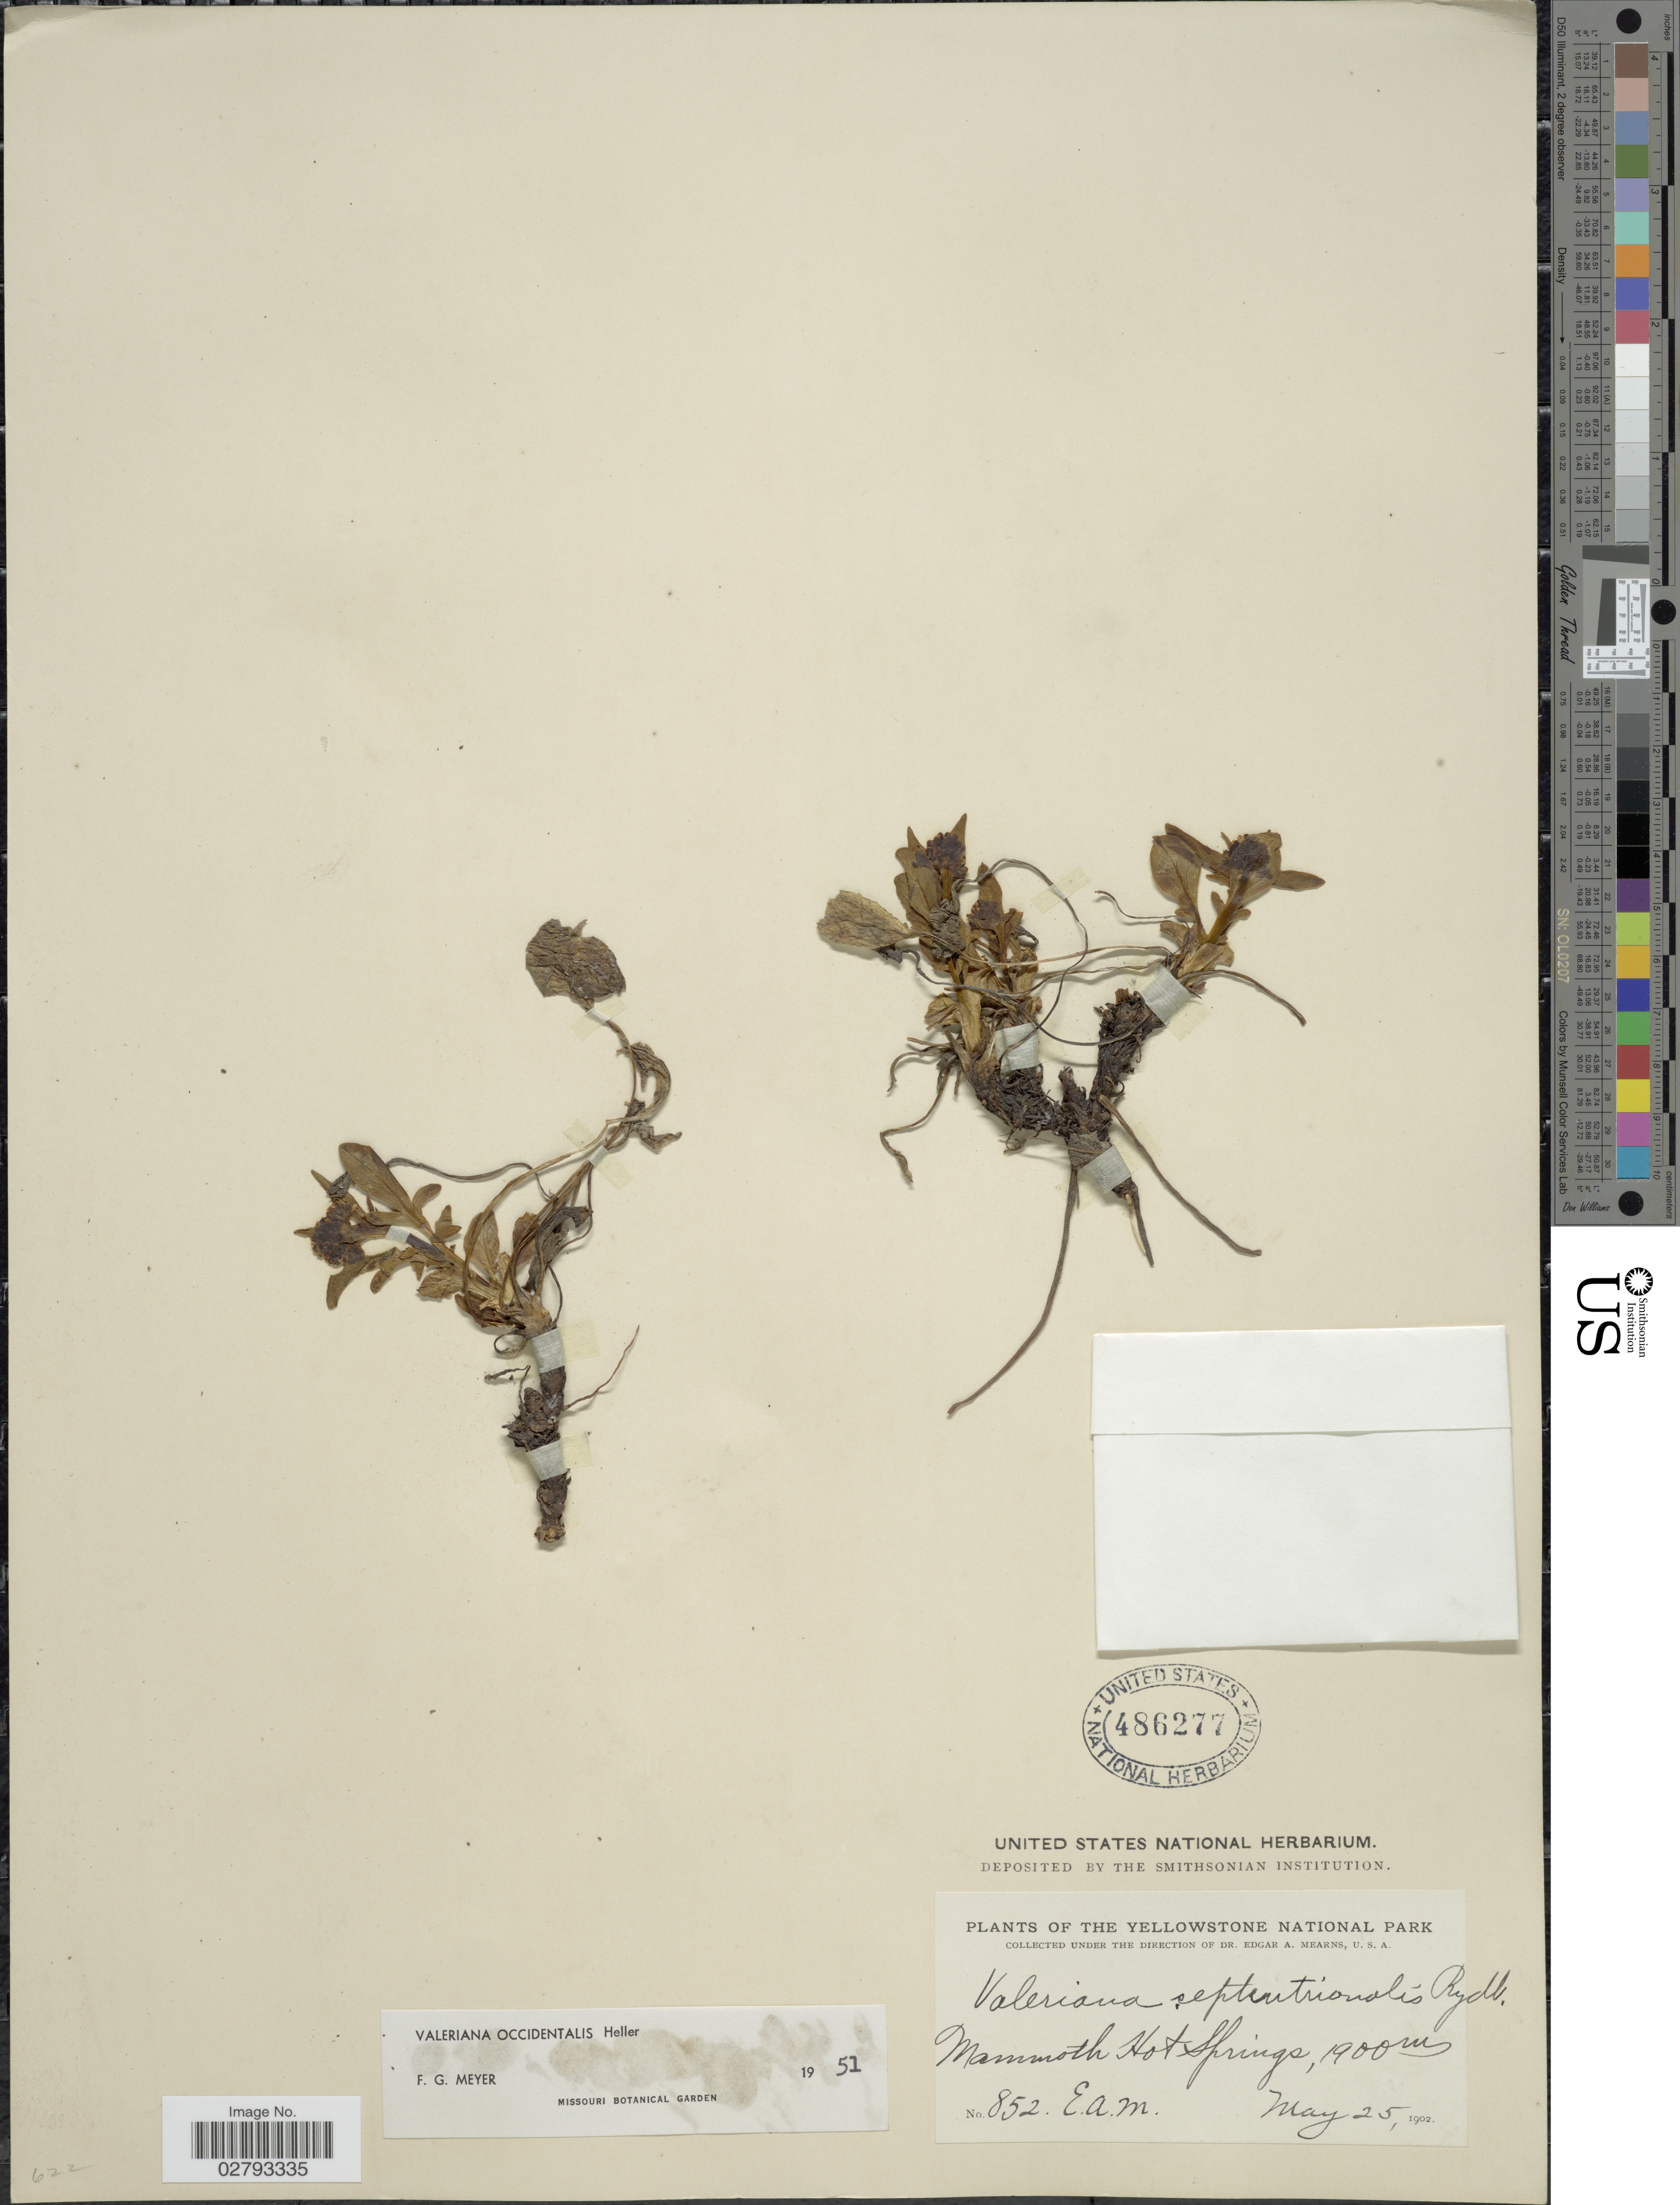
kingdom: Plantae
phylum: Tracheophyta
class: Magnoliopsida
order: Dipsacales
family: Caprifoliaceae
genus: Valeriana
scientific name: Valeriana occidentalis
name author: A. Heller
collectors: E. A. Mearns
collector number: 852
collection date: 1902-05-25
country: United States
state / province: Wyoming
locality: Yellowstone National Park. Mammoth Hot Springs.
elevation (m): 1900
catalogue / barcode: US 486277